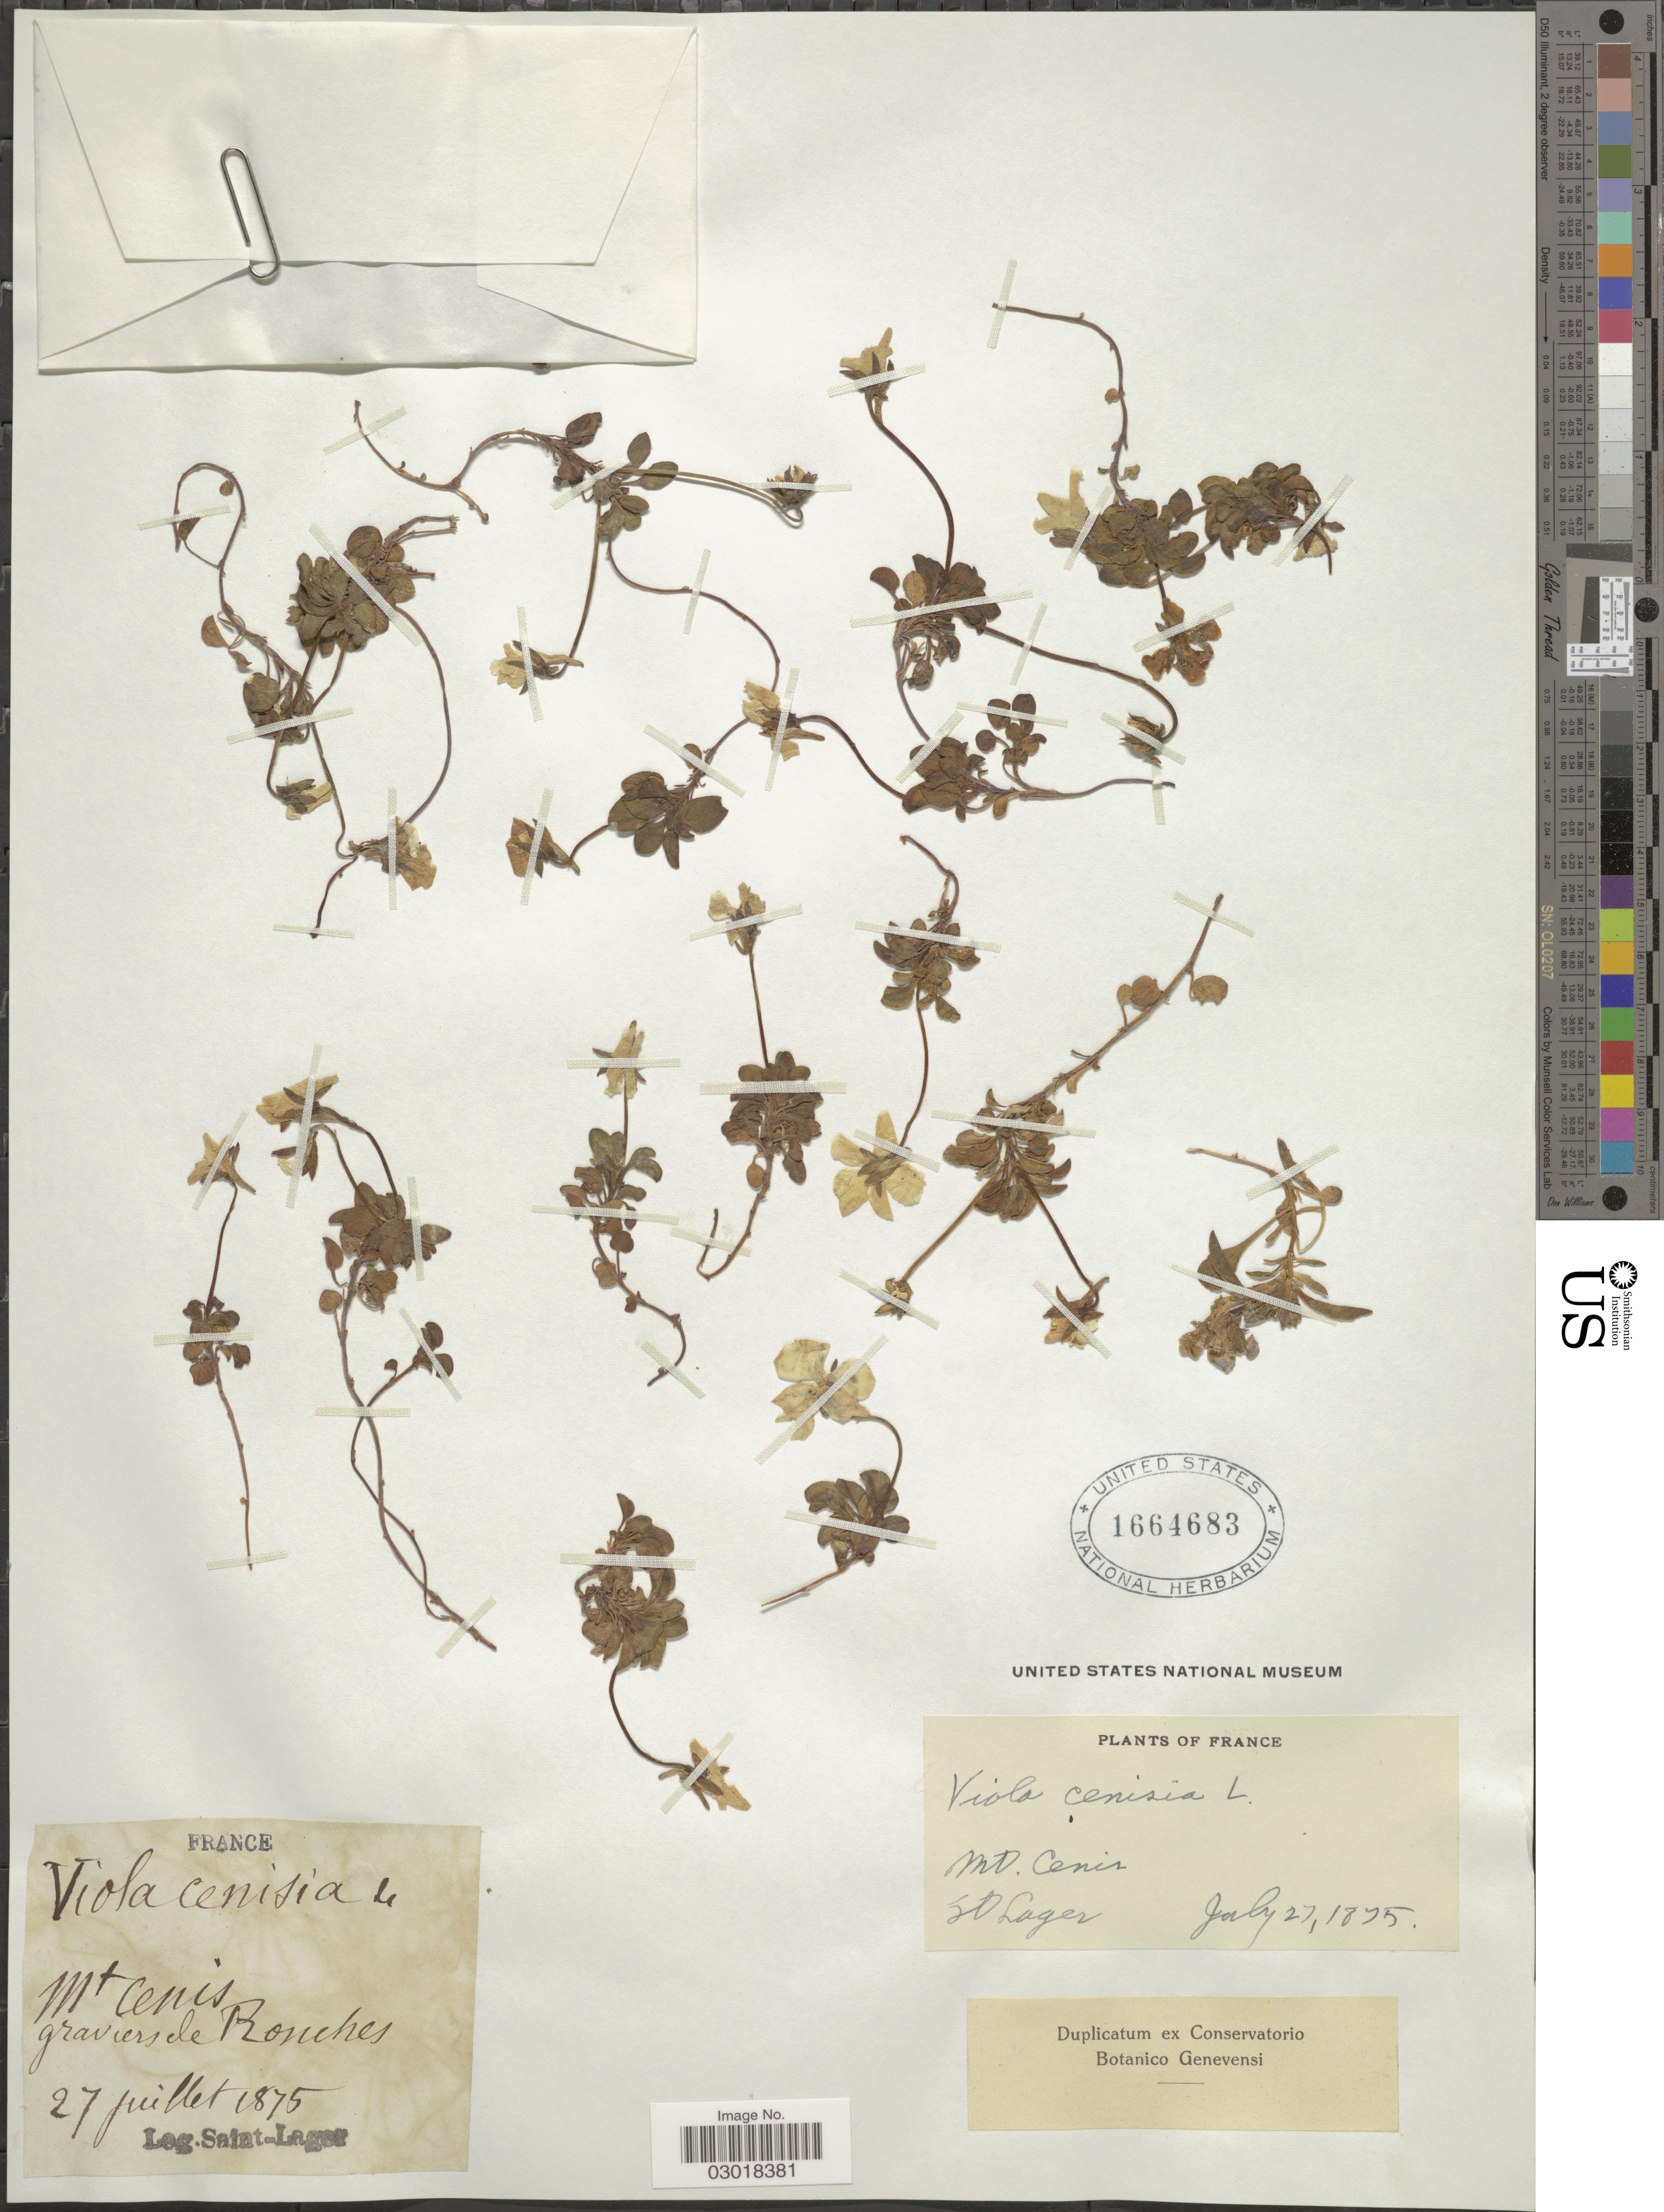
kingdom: Plantae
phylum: Tracheophyta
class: Magnoliopsida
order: Malpighiales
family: Violaceae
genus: Viola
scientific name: Viola cenisia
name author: L.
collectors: Saint-Lager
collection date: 1875-07-27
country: France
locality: Mt. Cenis graviers de Ronches.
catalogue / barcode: US 1664683